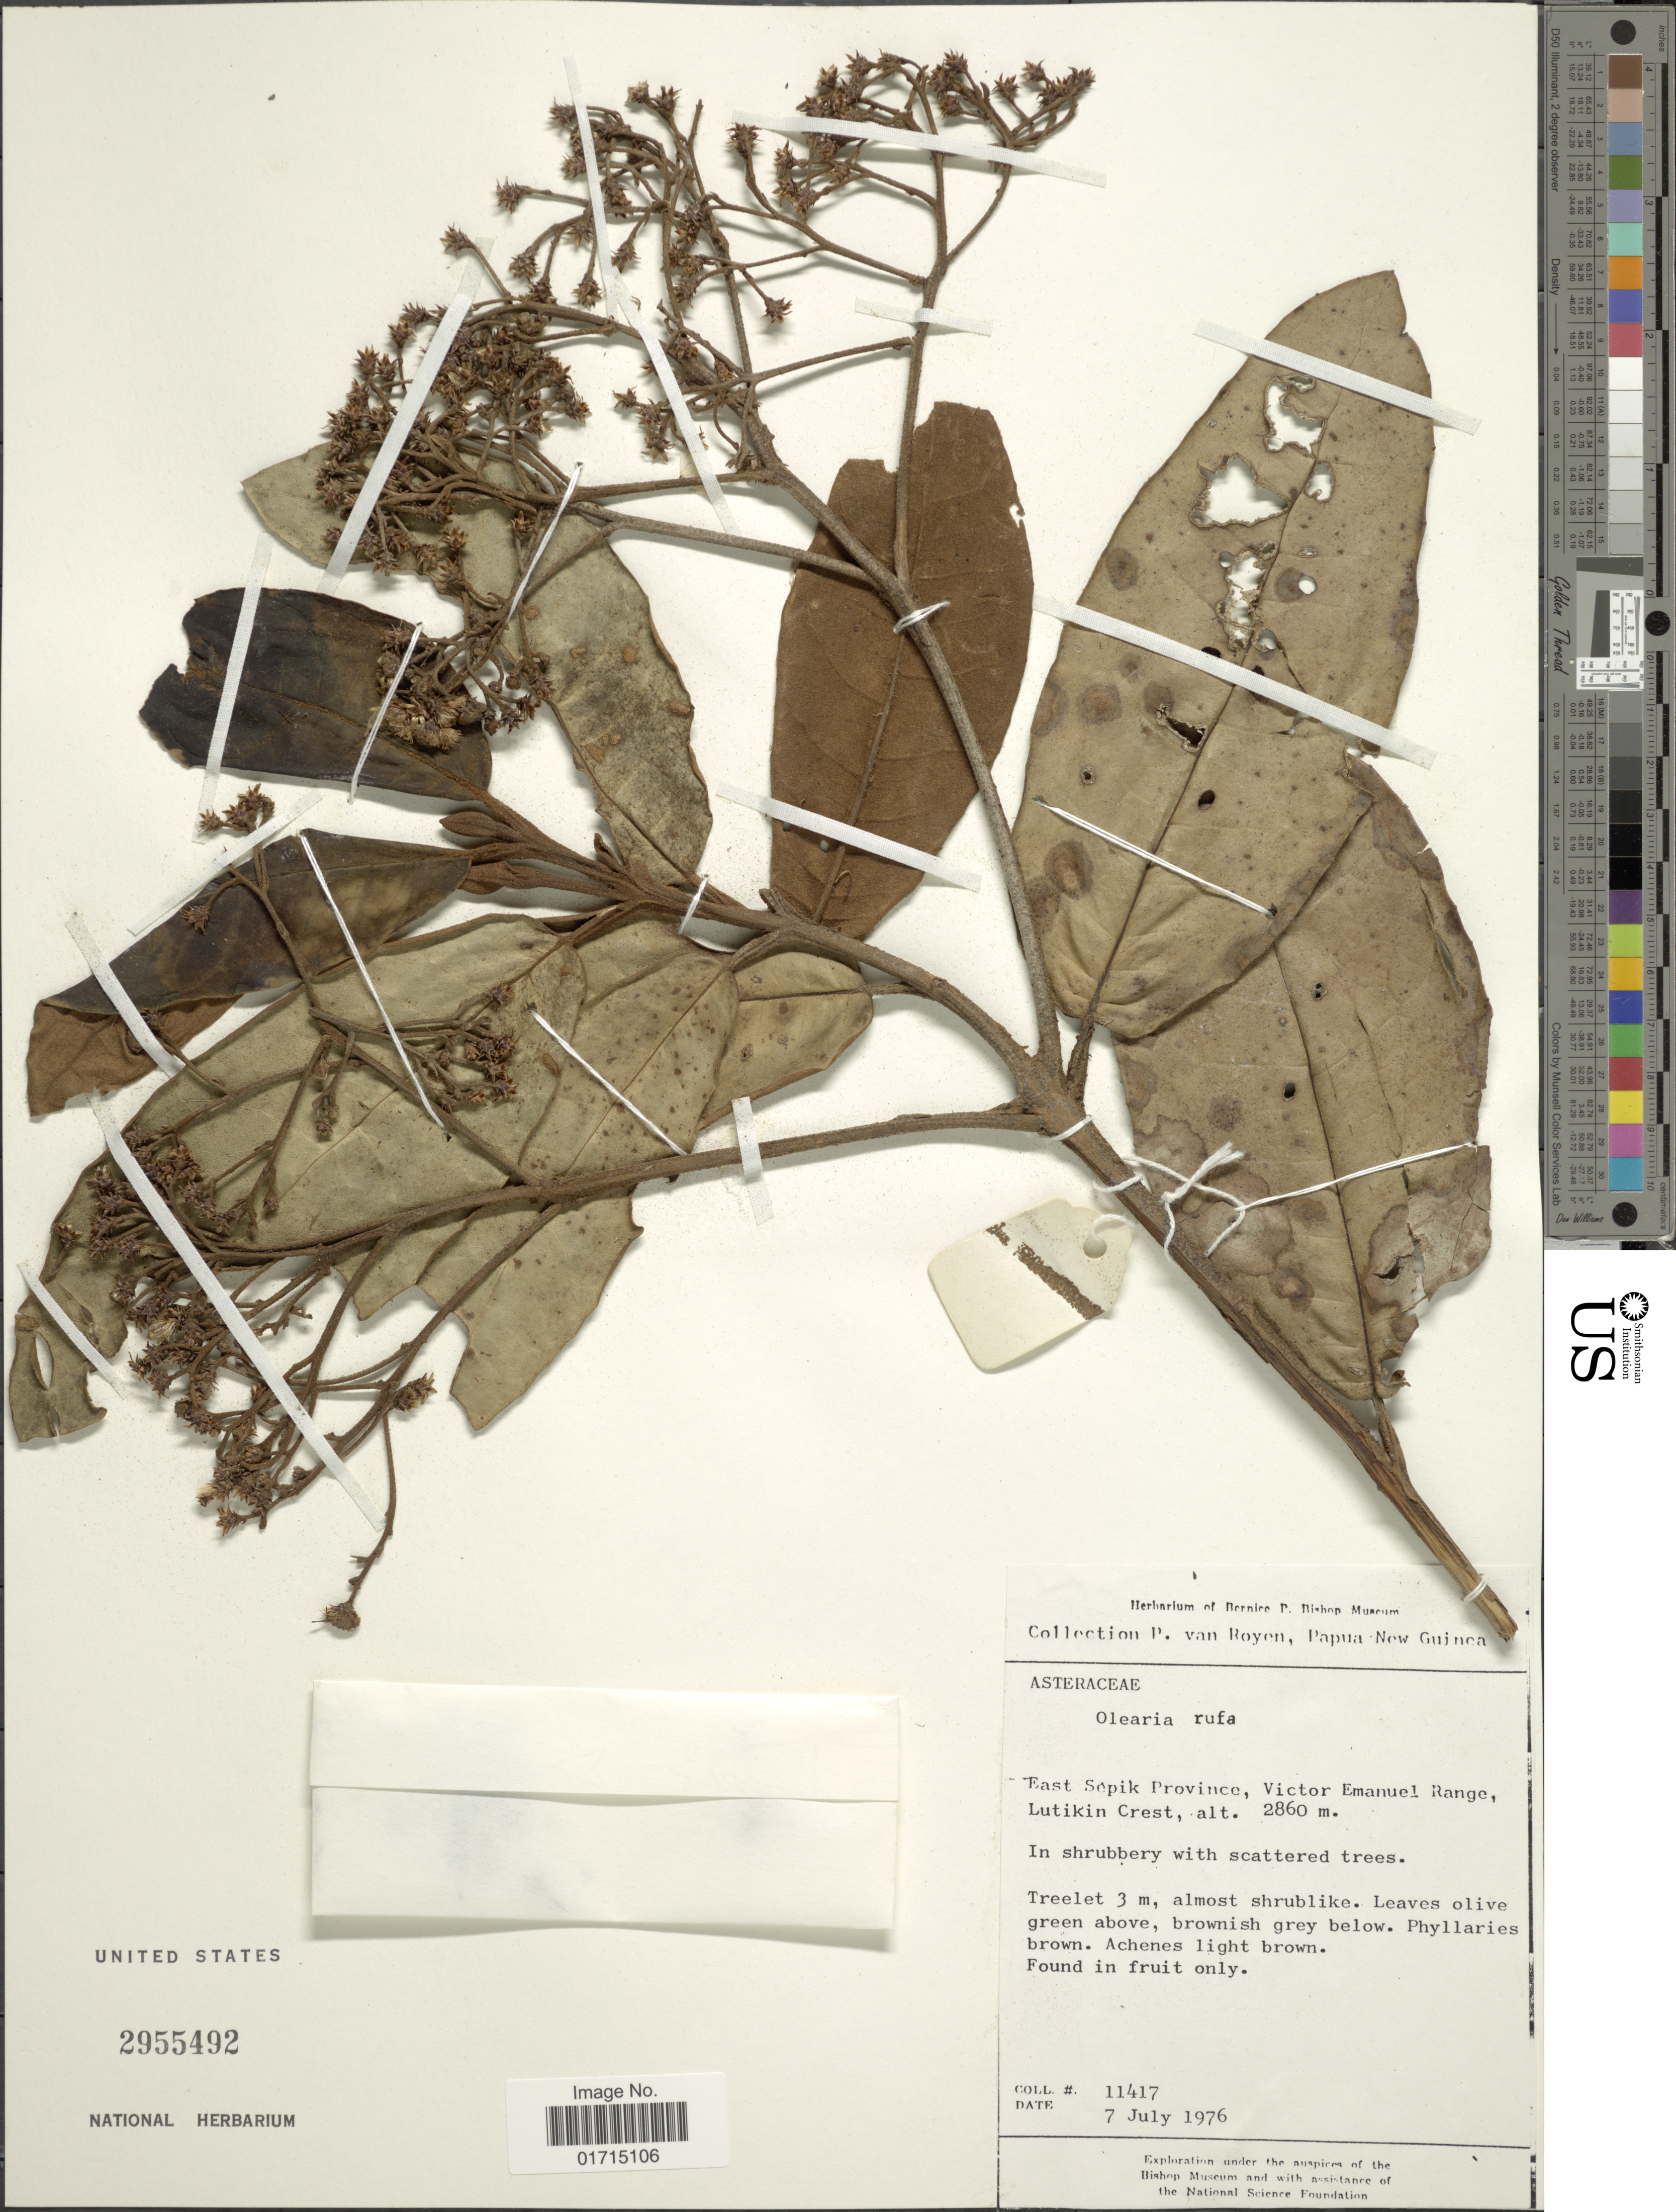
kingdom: Plantae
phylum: Tracheophyta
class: Magnoliopsida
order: Asterales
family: Asteraceae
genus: Olearia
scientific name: Olearia rufa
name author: J. Kost.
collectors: P. van Royen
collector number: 11417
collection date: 1976-07-07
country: Papua New Guinea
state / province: East Sepik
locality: East Sepik Province, Victor Emanuel Range. Lutikin Crest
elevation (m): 2860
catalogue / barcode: US 2955492